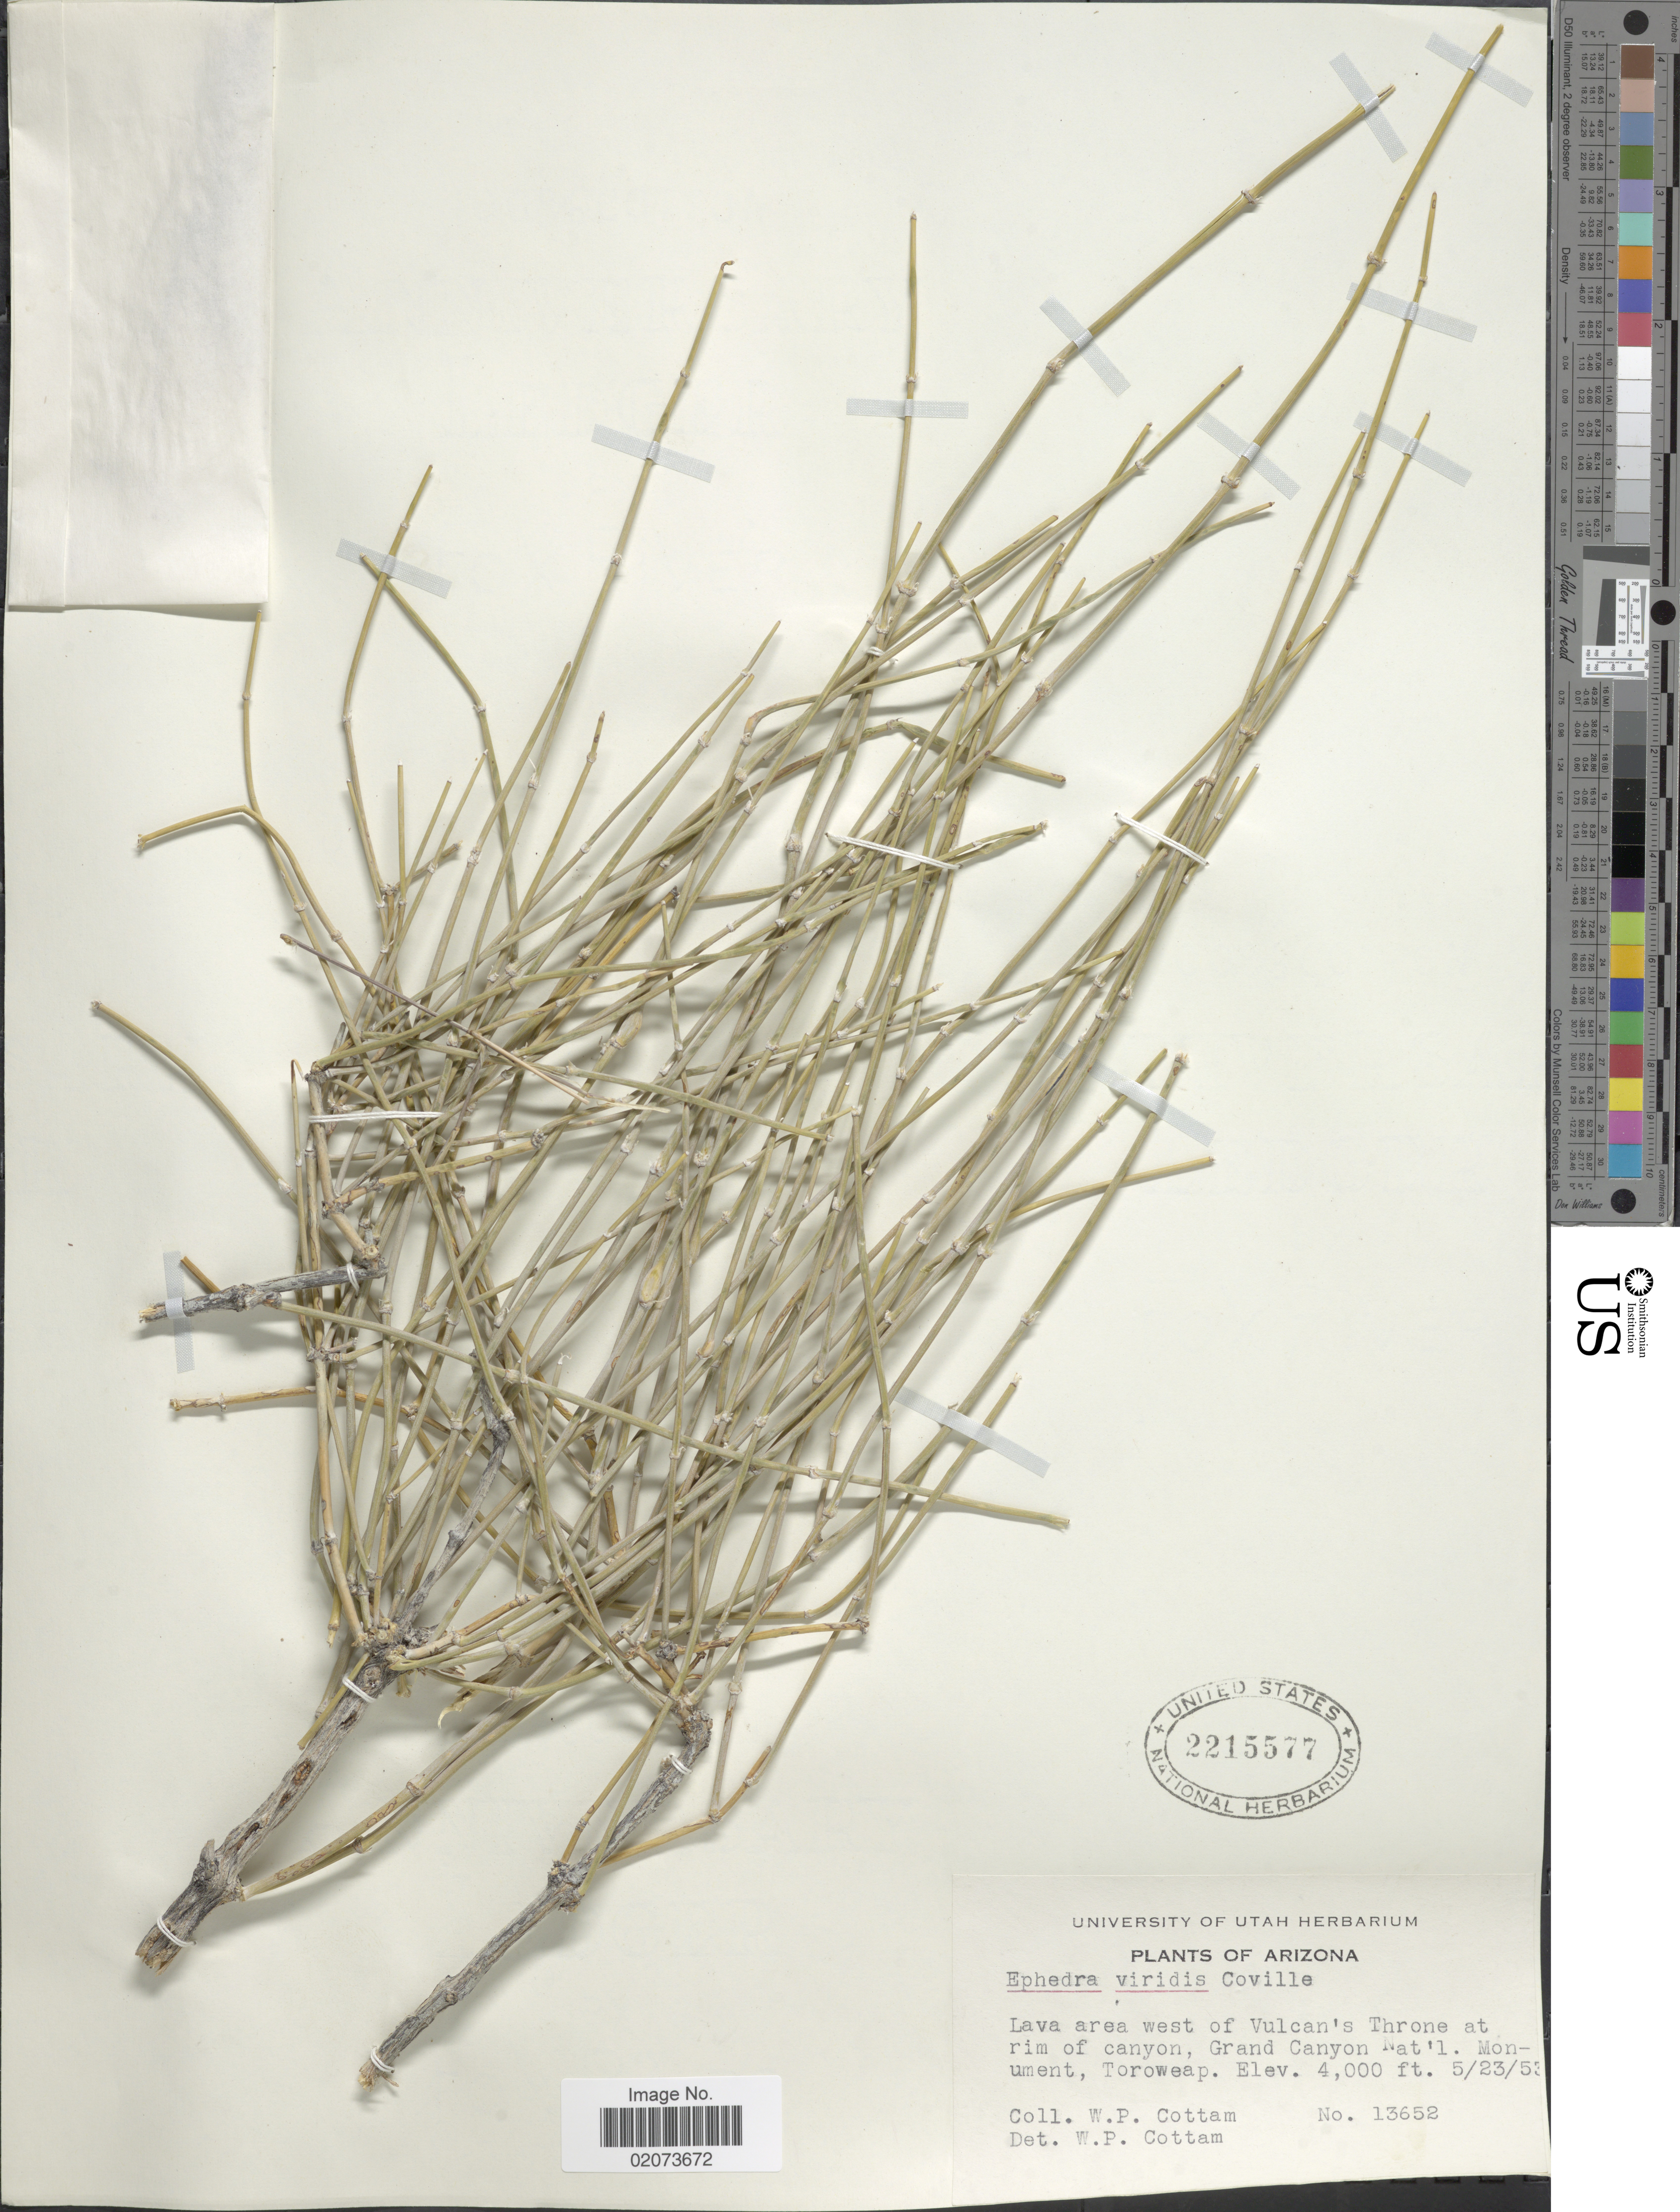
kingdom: Plantae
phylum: Tracheophyta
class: Gnetopsida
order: Ephedrales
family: Ephedraceae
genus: Ephedra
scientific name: Ephedra viridis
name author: Coville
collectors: W. Cottam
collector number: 13652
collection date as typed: Transcribed d/m/y: 23/5/53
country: United States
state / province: Arizona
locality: Lava area west of Vulcan's Throne at rim of canyon, Grand canyon Nat'l. Monument, Toroweap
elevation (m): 1219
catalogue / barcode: US 2215577